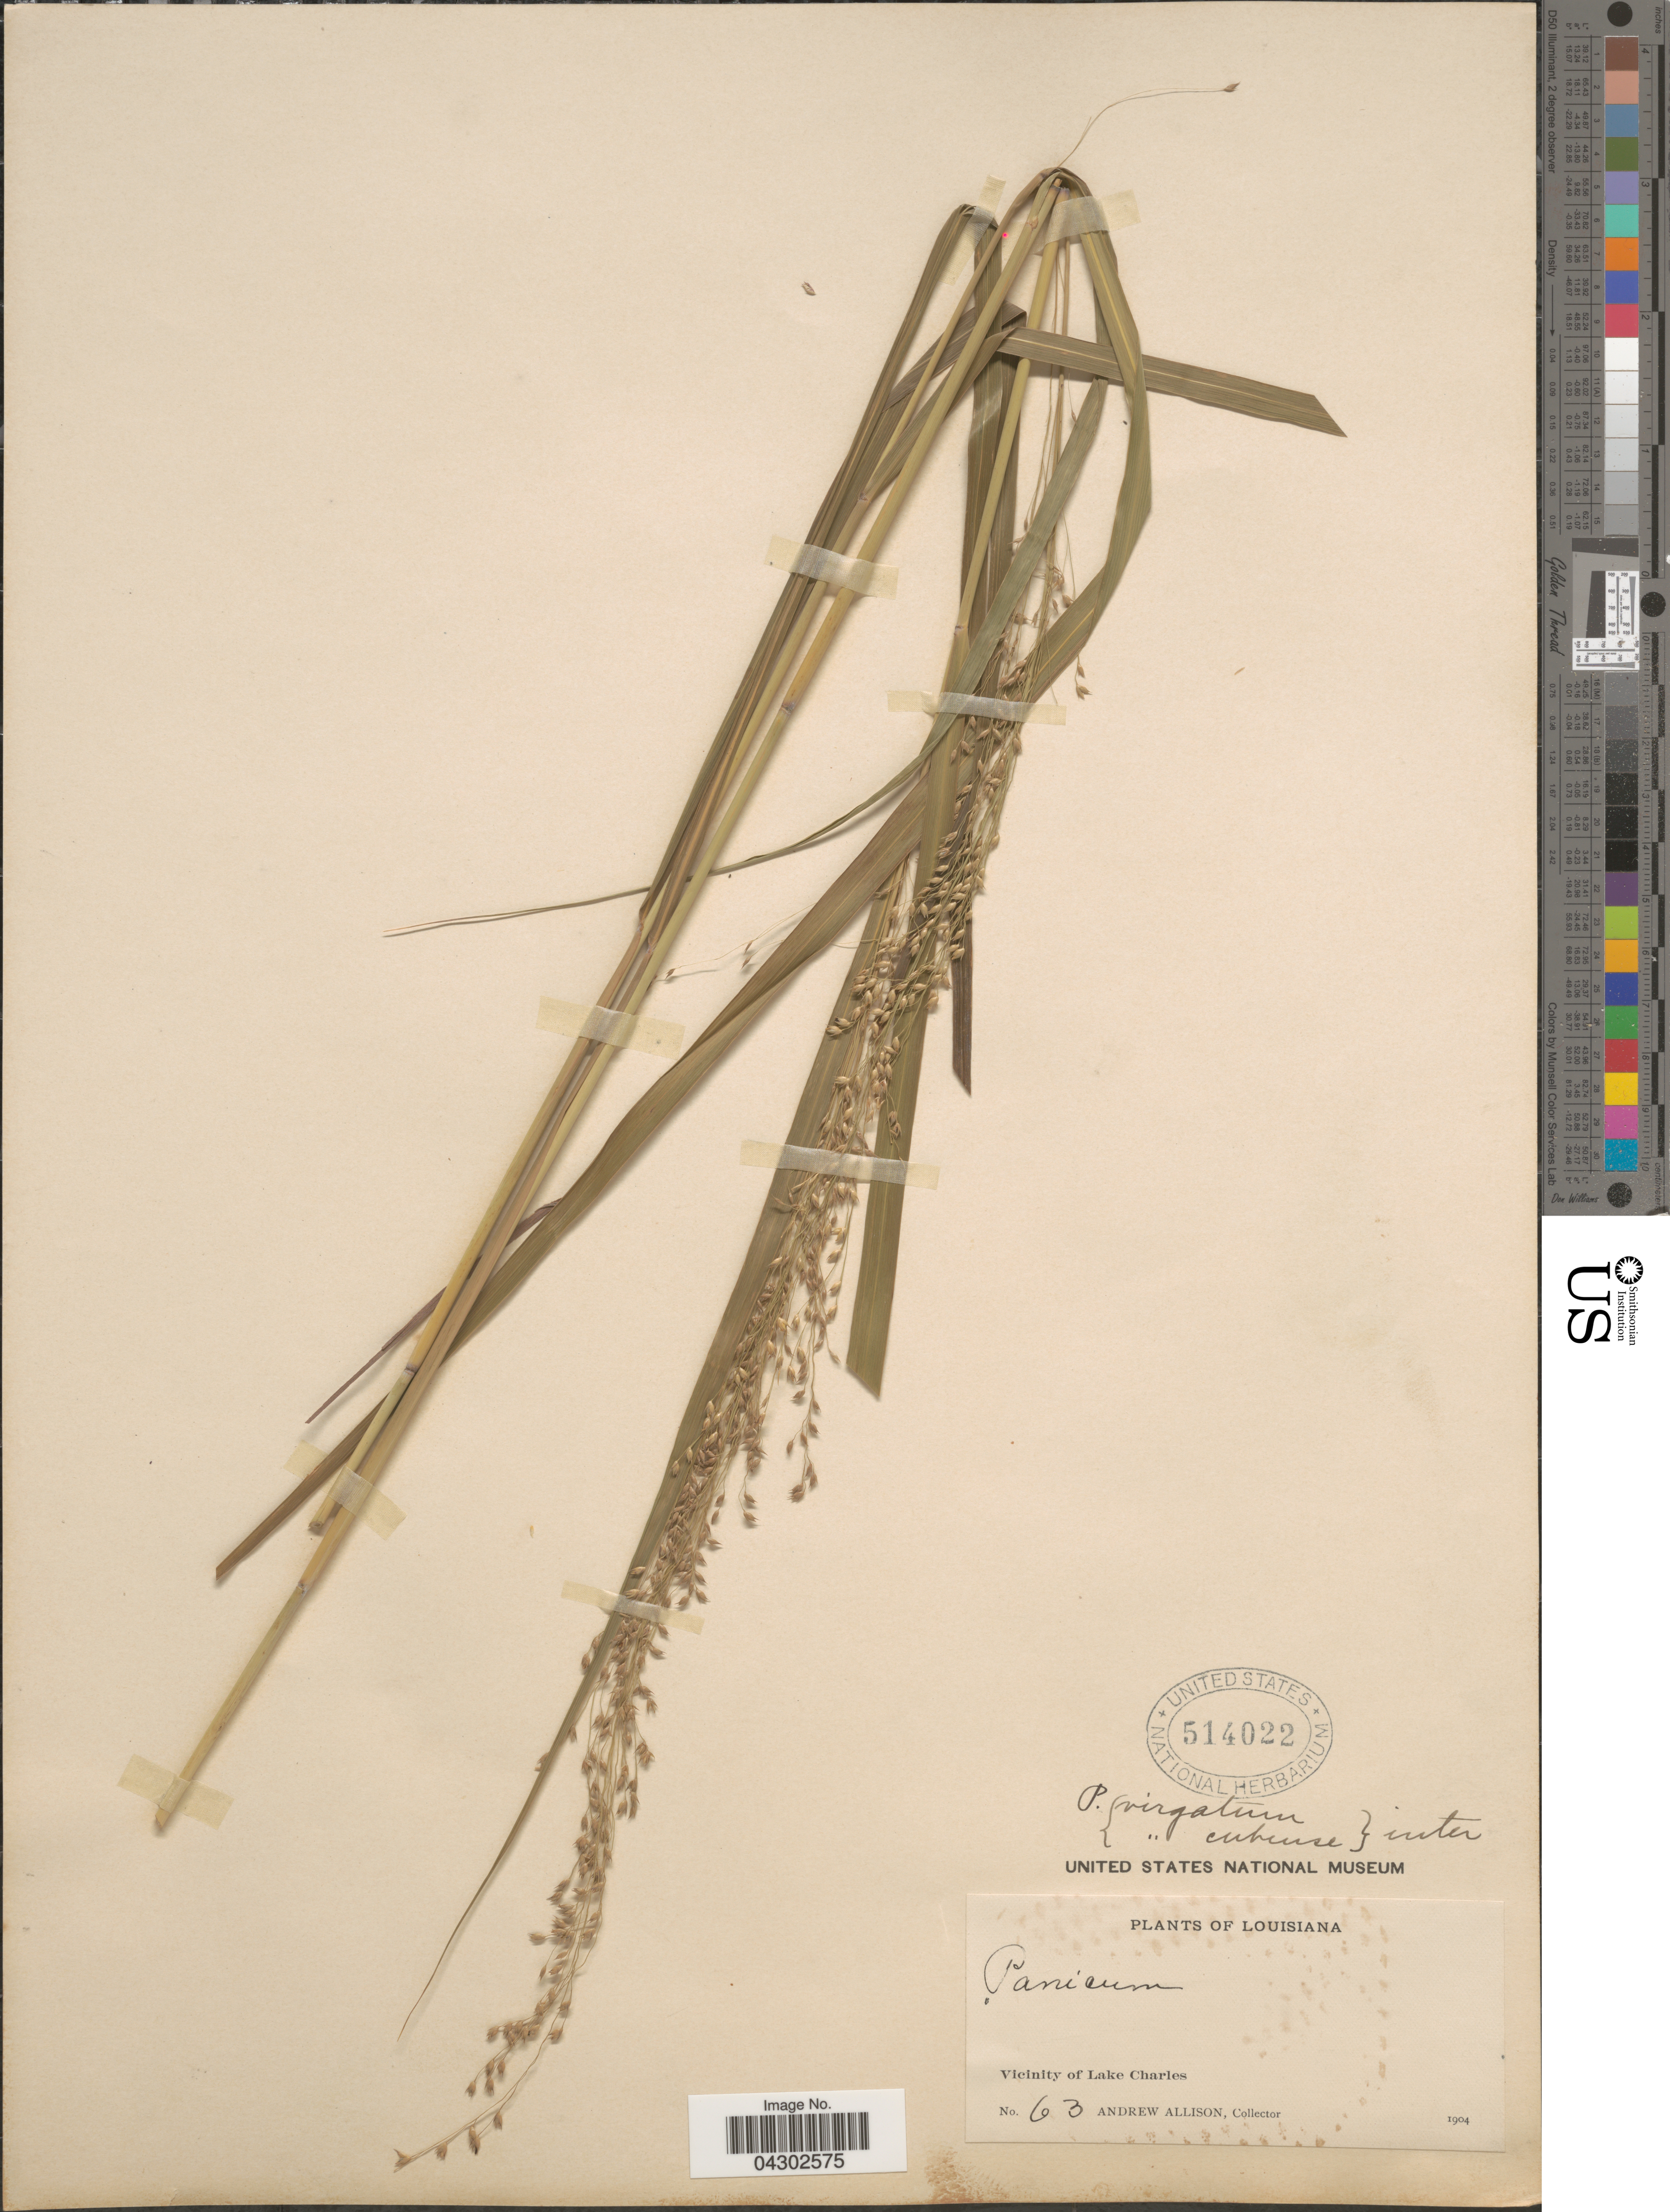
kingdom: Plantae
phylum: Tracheophyta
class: Liliopsida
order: Poales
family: Poaceae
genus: Panicum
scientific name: Panicum virgatum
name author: L.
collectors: A. Allison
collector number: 63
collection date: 1904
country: United States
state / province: Louisiana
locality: Vicinity of Lake Charles.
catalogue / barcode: US 514022